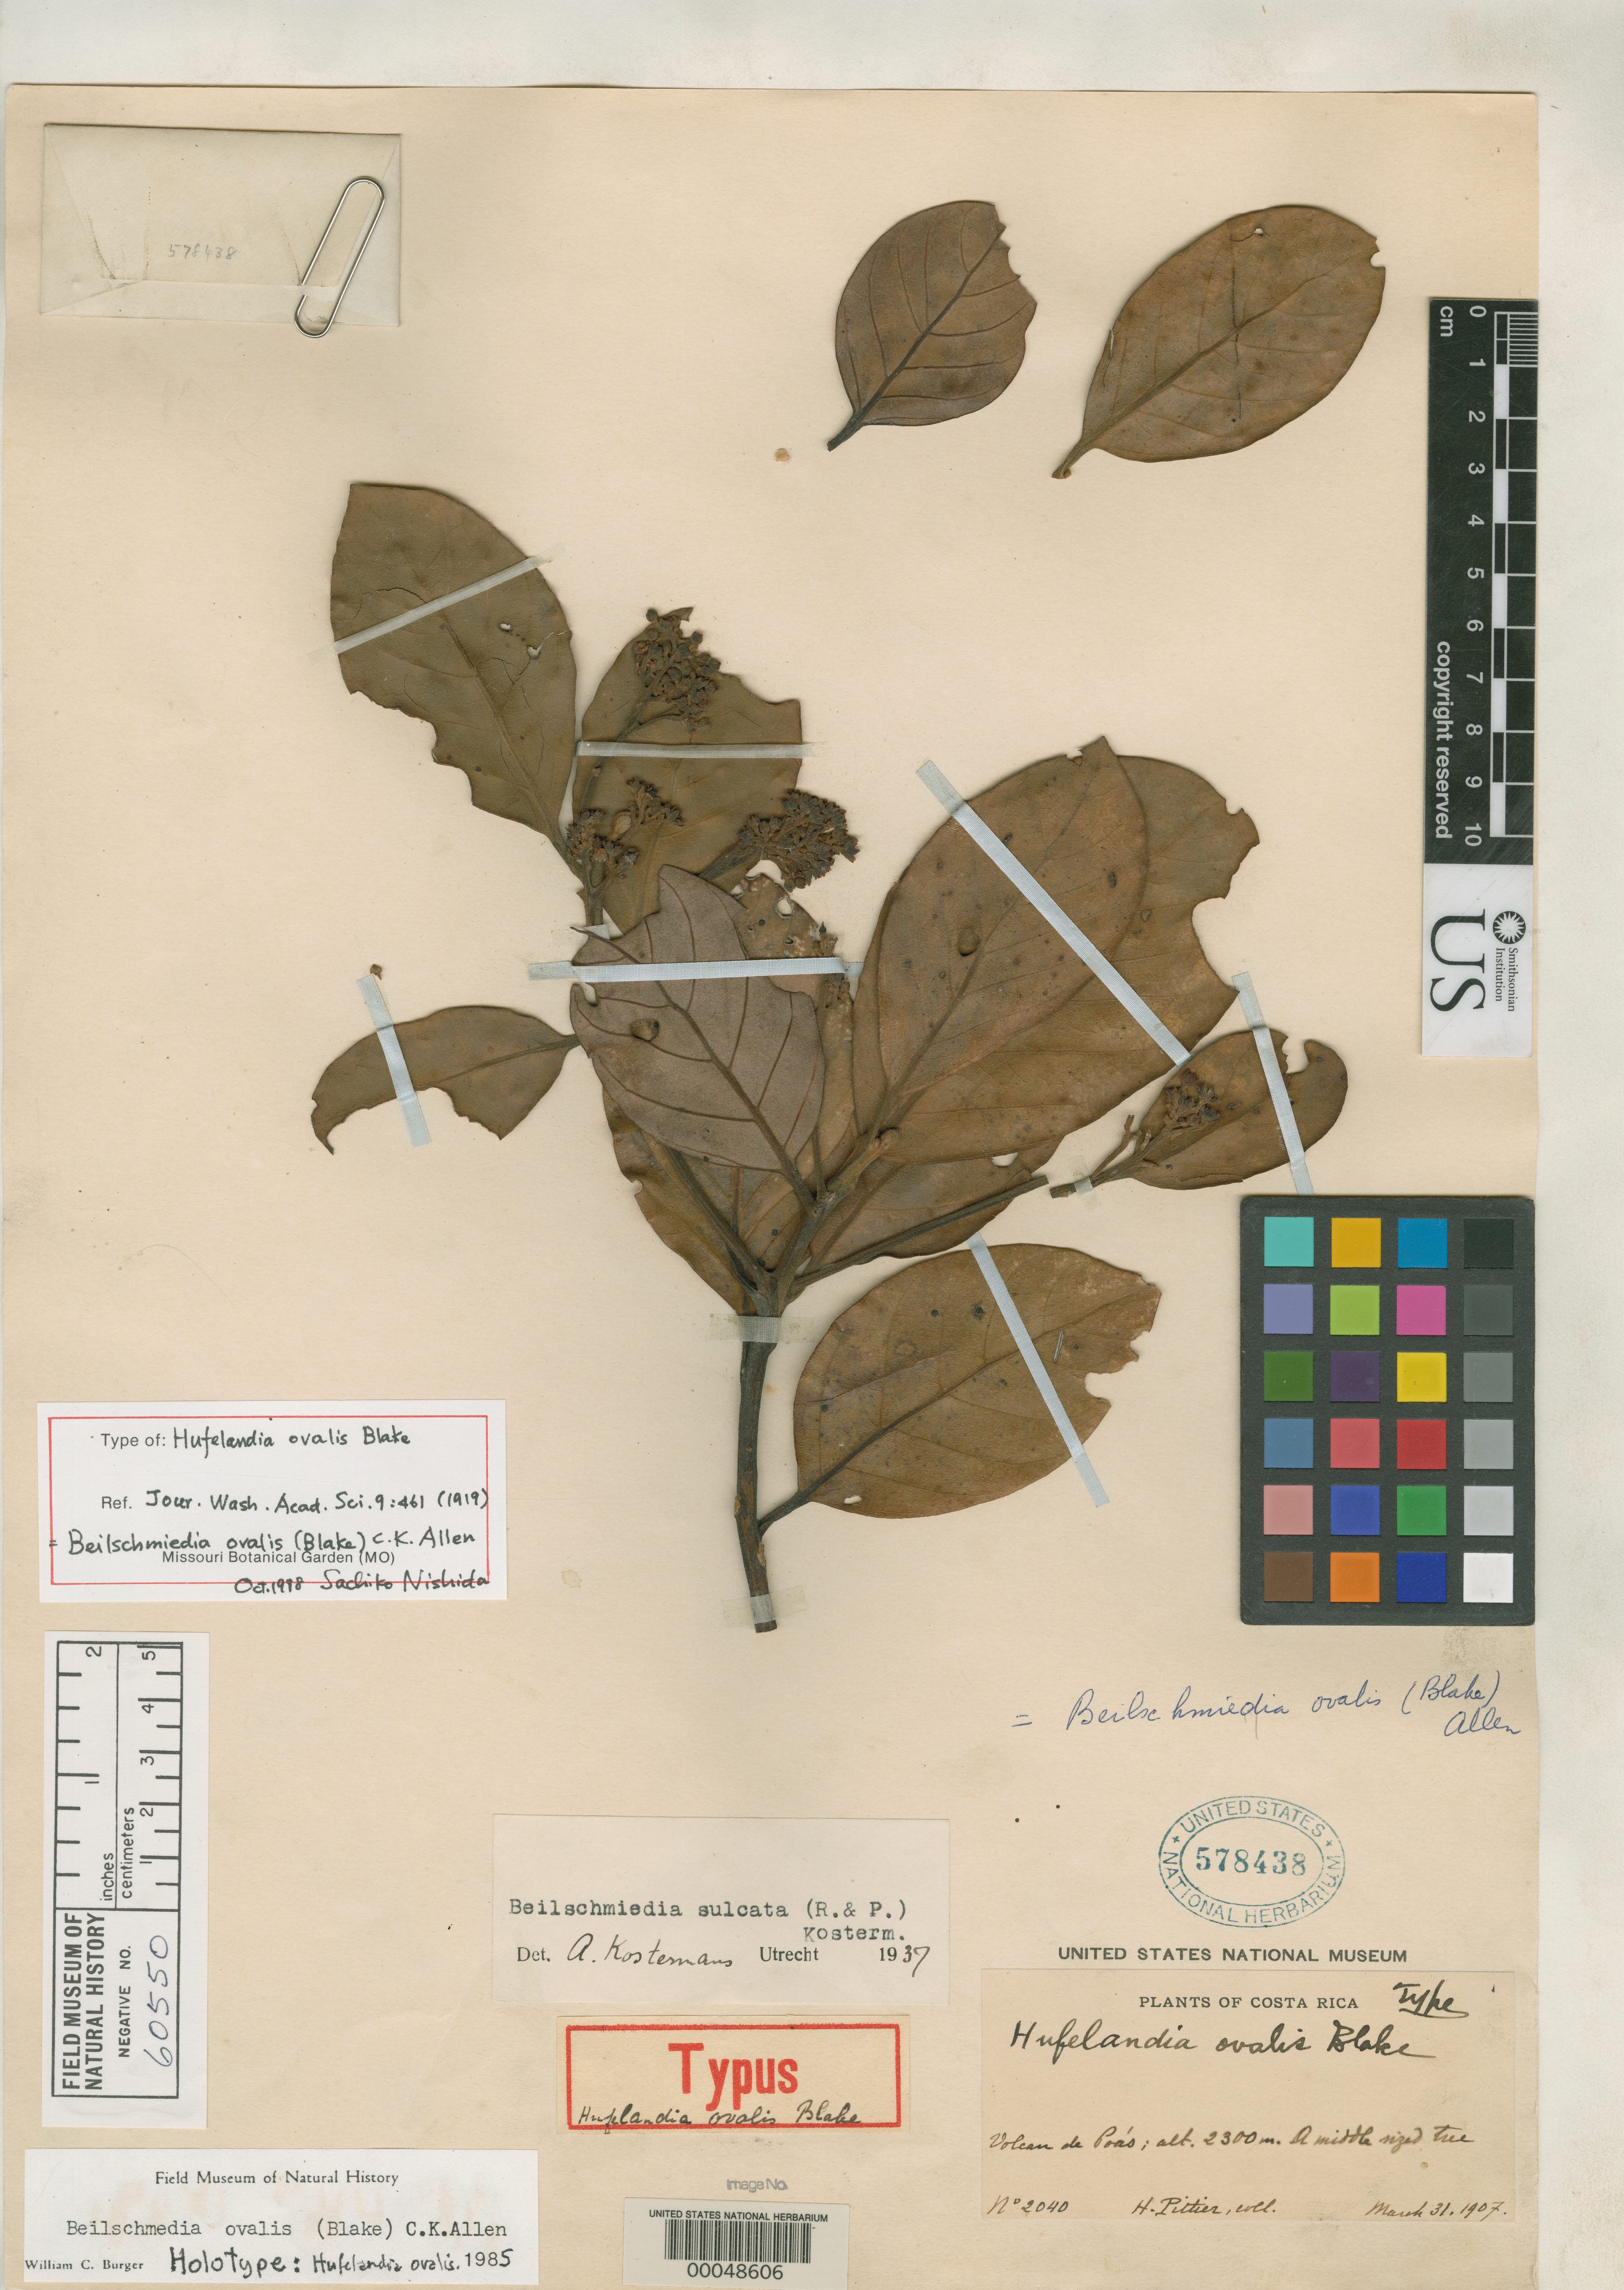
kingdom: Plantae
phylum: Tracheophyta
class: Magnoliopsida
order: Laurales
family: Lauraceae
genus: Hufelandia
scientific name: Hufelandia ovalis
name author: S.F. Blake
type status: Holotype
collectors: H. F. Pittier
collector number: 2040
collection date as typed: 31 Mar 1907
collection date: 1907-03-31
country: Costa Rica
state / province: San José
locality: Volcan de Poas.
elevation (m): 2300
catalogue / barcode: US 578438